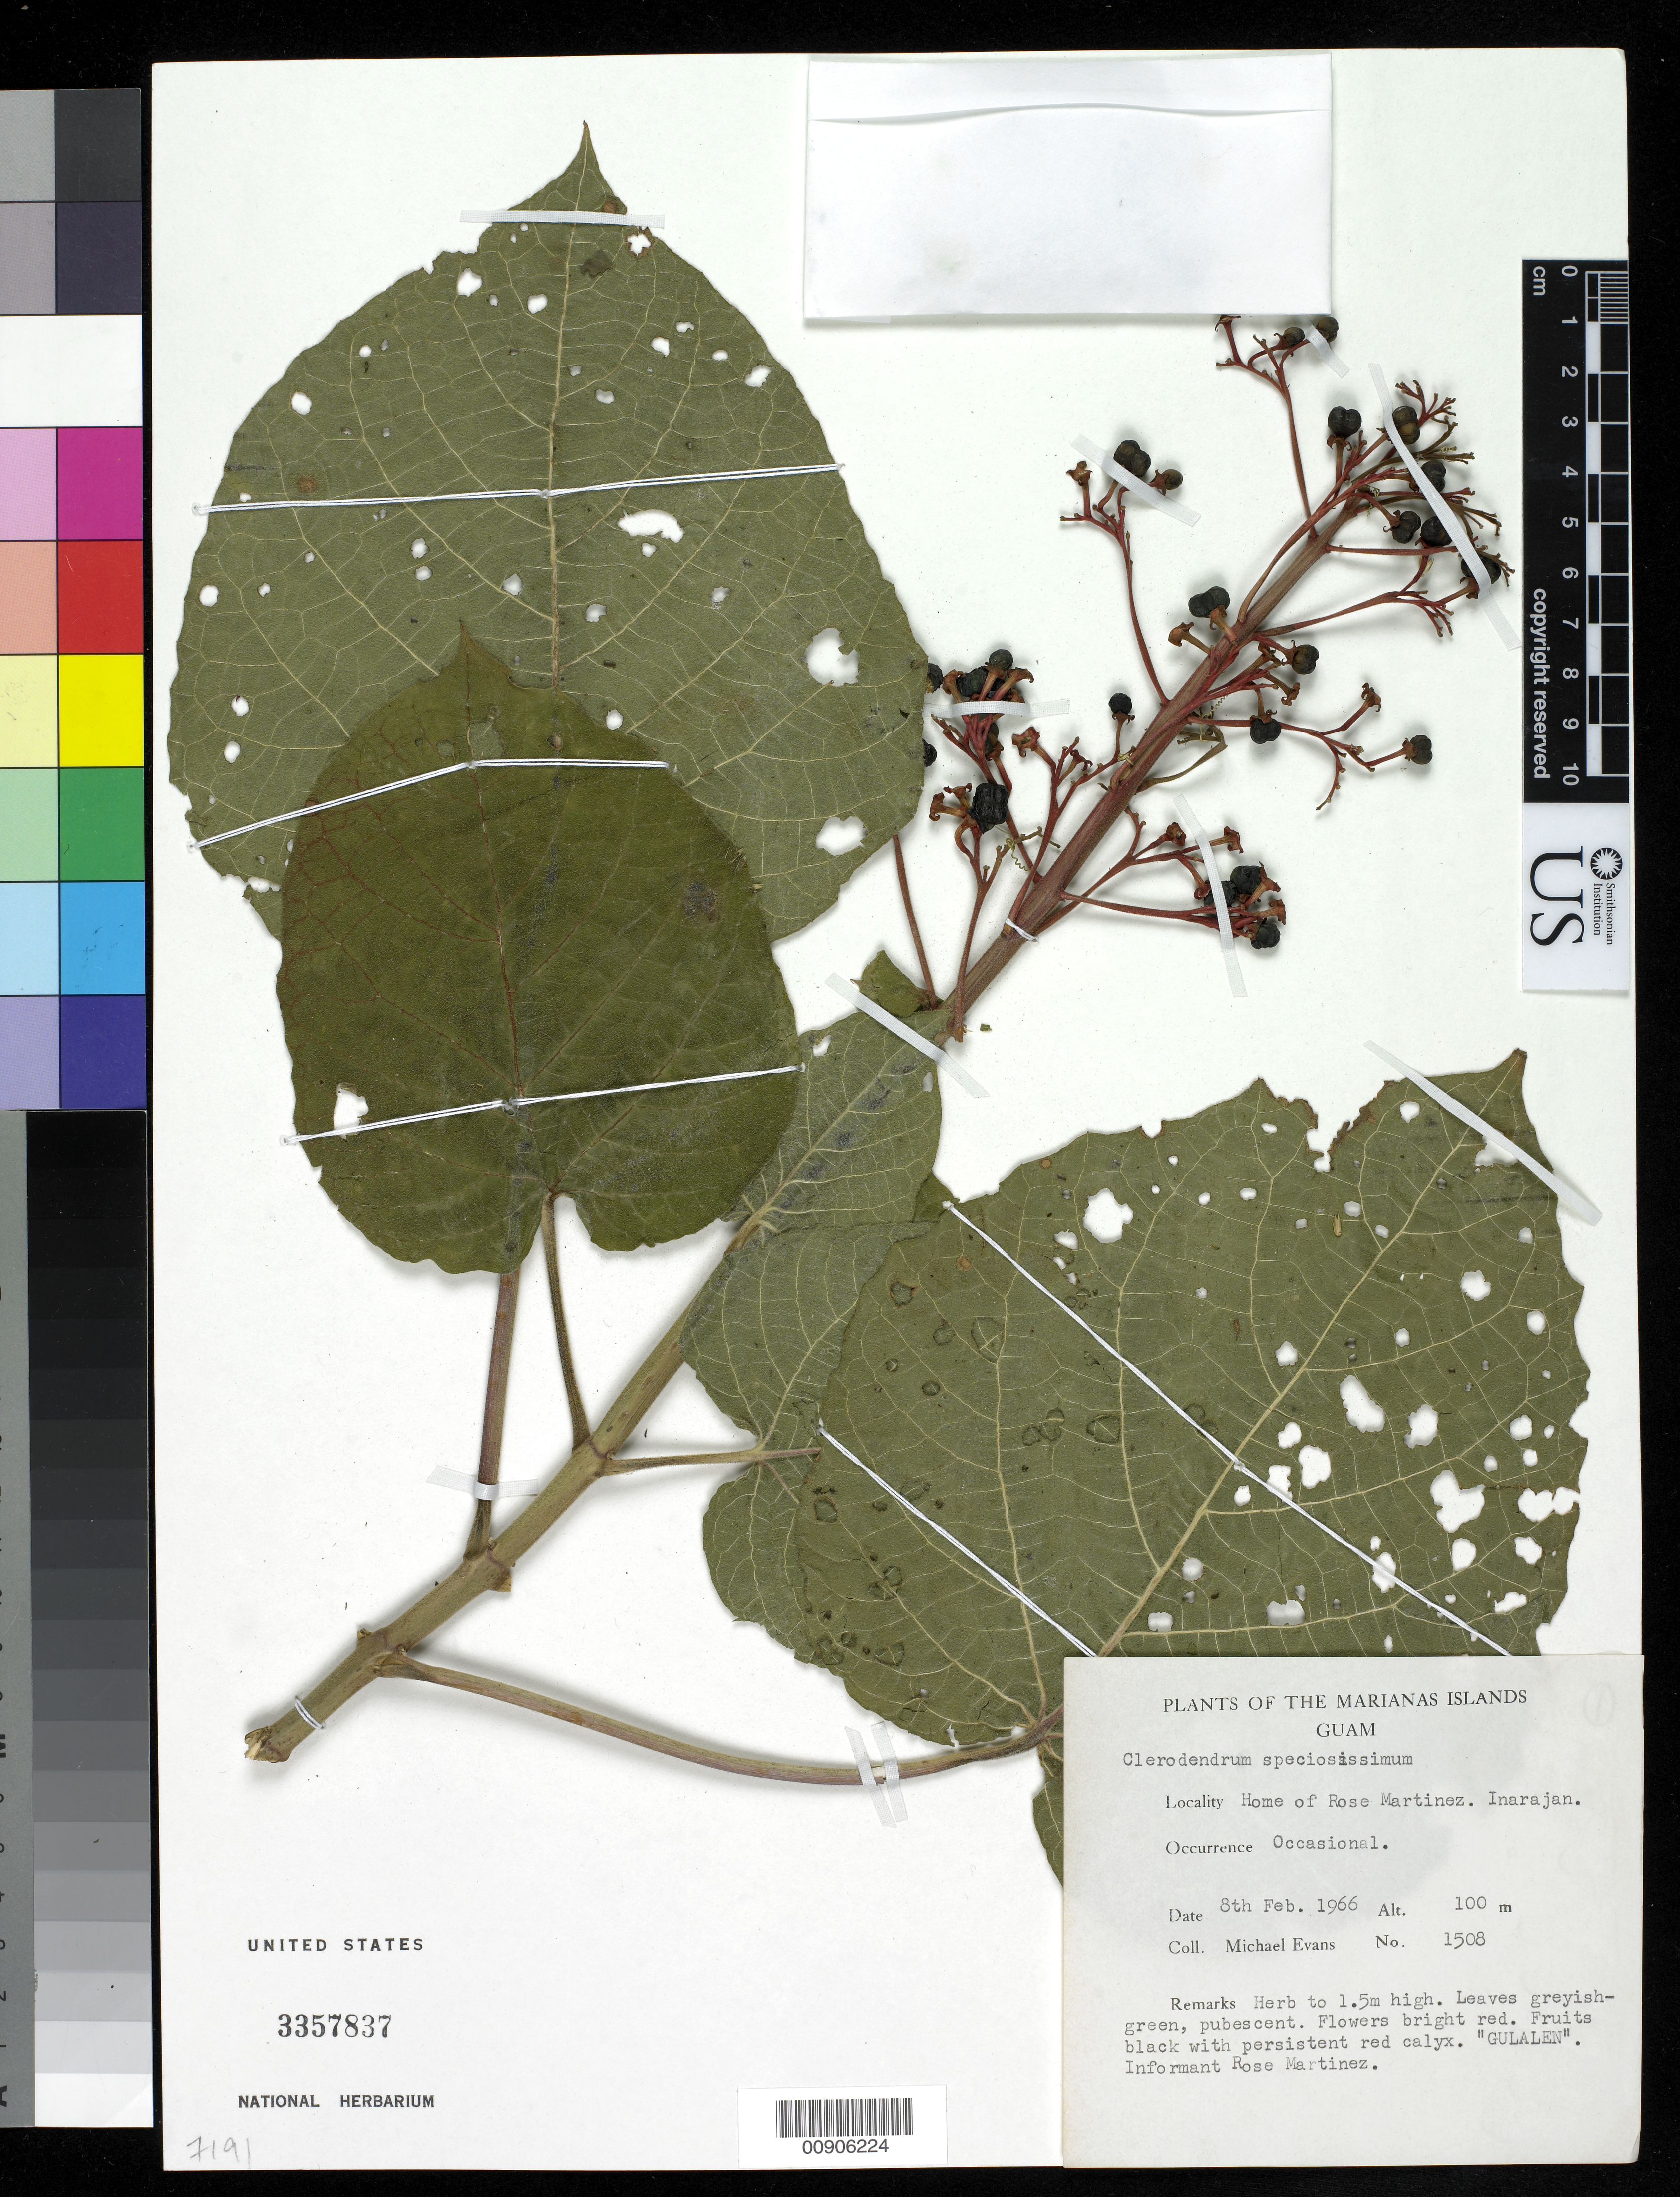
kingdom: Plantae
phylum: Tracheophyta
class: Magnoliopsida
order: Lamiales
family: Lamiaceae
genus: Clerodendrum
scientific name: Clerodendrum speciosissimum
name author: Drapiez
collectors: M. Evans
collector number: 1508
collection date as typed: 08 Feb 1966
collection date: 1966-02-08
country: Guam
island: Guam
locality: Home of Rose Martinez. Inarajan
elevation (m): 100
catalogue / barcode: US 3357837